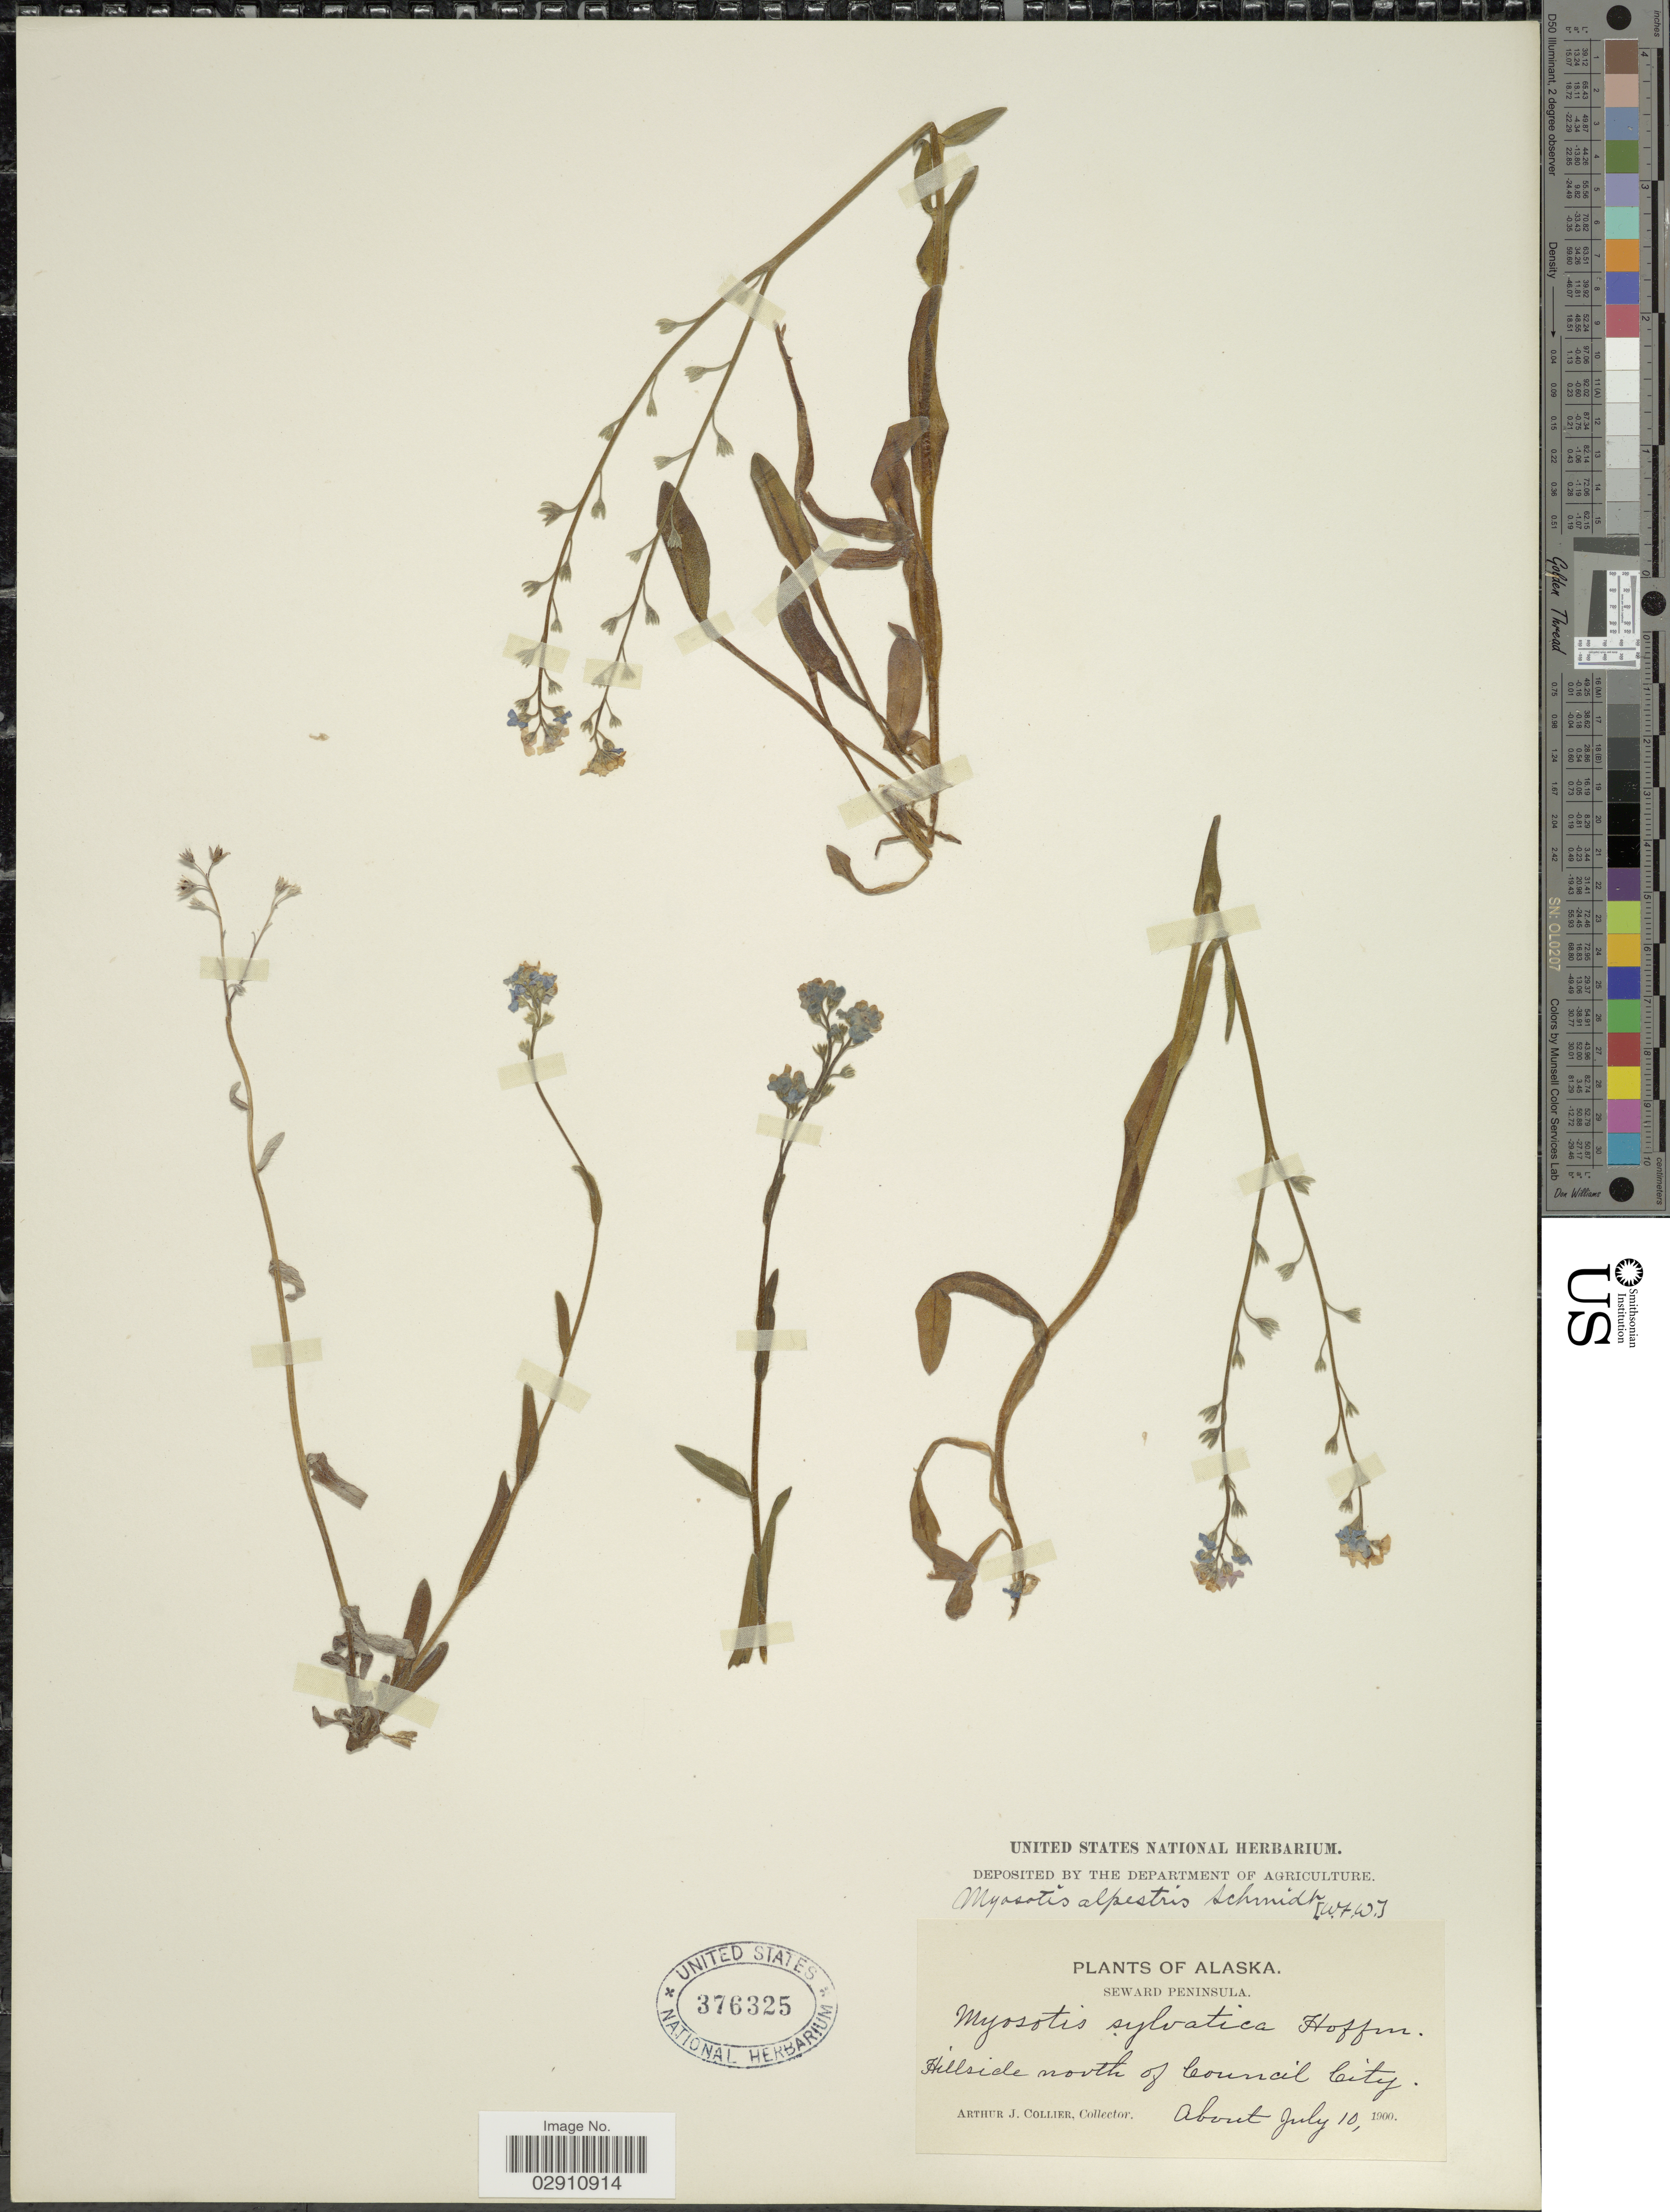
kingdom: Plantae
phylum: Tracheophyta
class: Magnoliopsida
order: Boraginales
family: Boraginaceae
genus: Myosotis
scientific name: Myosotis alpestris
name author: F.W. Schmidt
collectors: A. Collier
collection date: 1900-07-10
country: United States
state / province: Alaska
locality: Seward Peninsula. Hillside north of Council City.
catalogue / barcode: US 376325